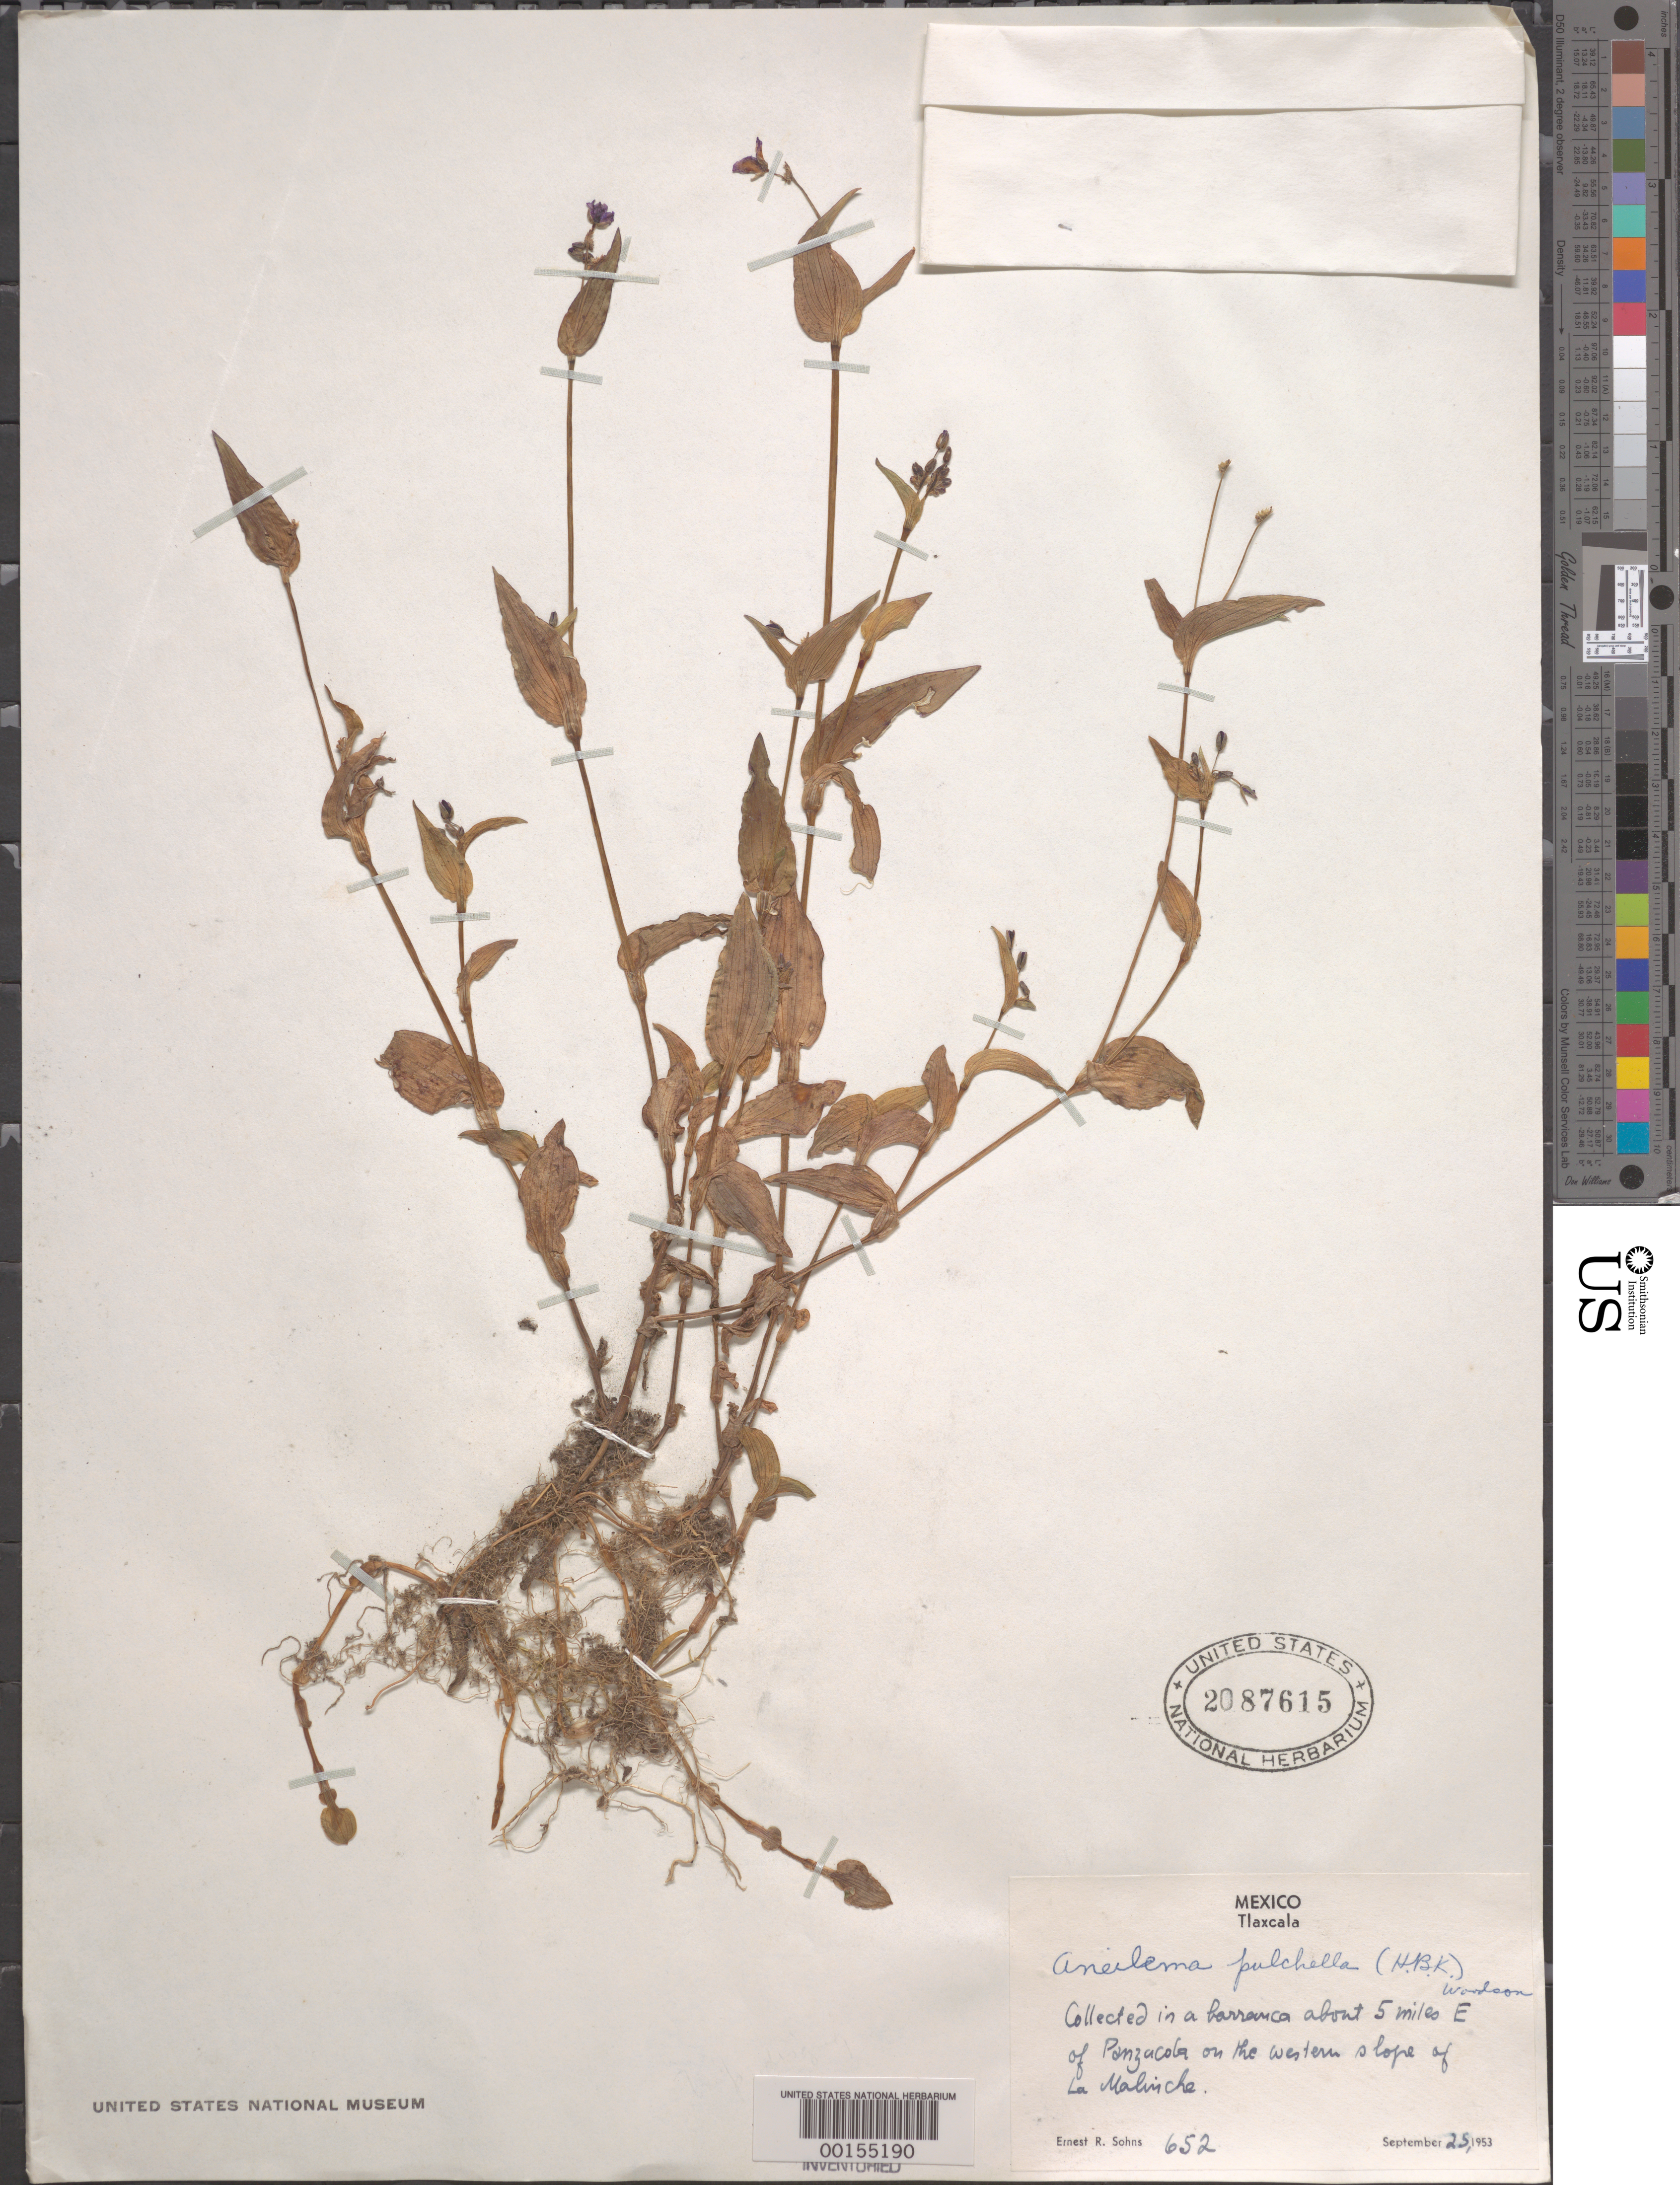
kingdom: Plantae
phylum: Tracheophyta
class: Liliopsida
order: Commelinales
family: Commelinaceae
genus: Gibasis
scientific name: Gibasis pulchella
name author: (Kunth) Raf.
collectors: E. R. Sohns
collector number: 652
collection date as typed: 25 Sep 1953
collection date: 1953-09-25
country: Mexico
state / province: Tlaxcala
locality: E of Panzacola, La Malinche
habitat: Barranca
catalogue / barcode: US 2087615